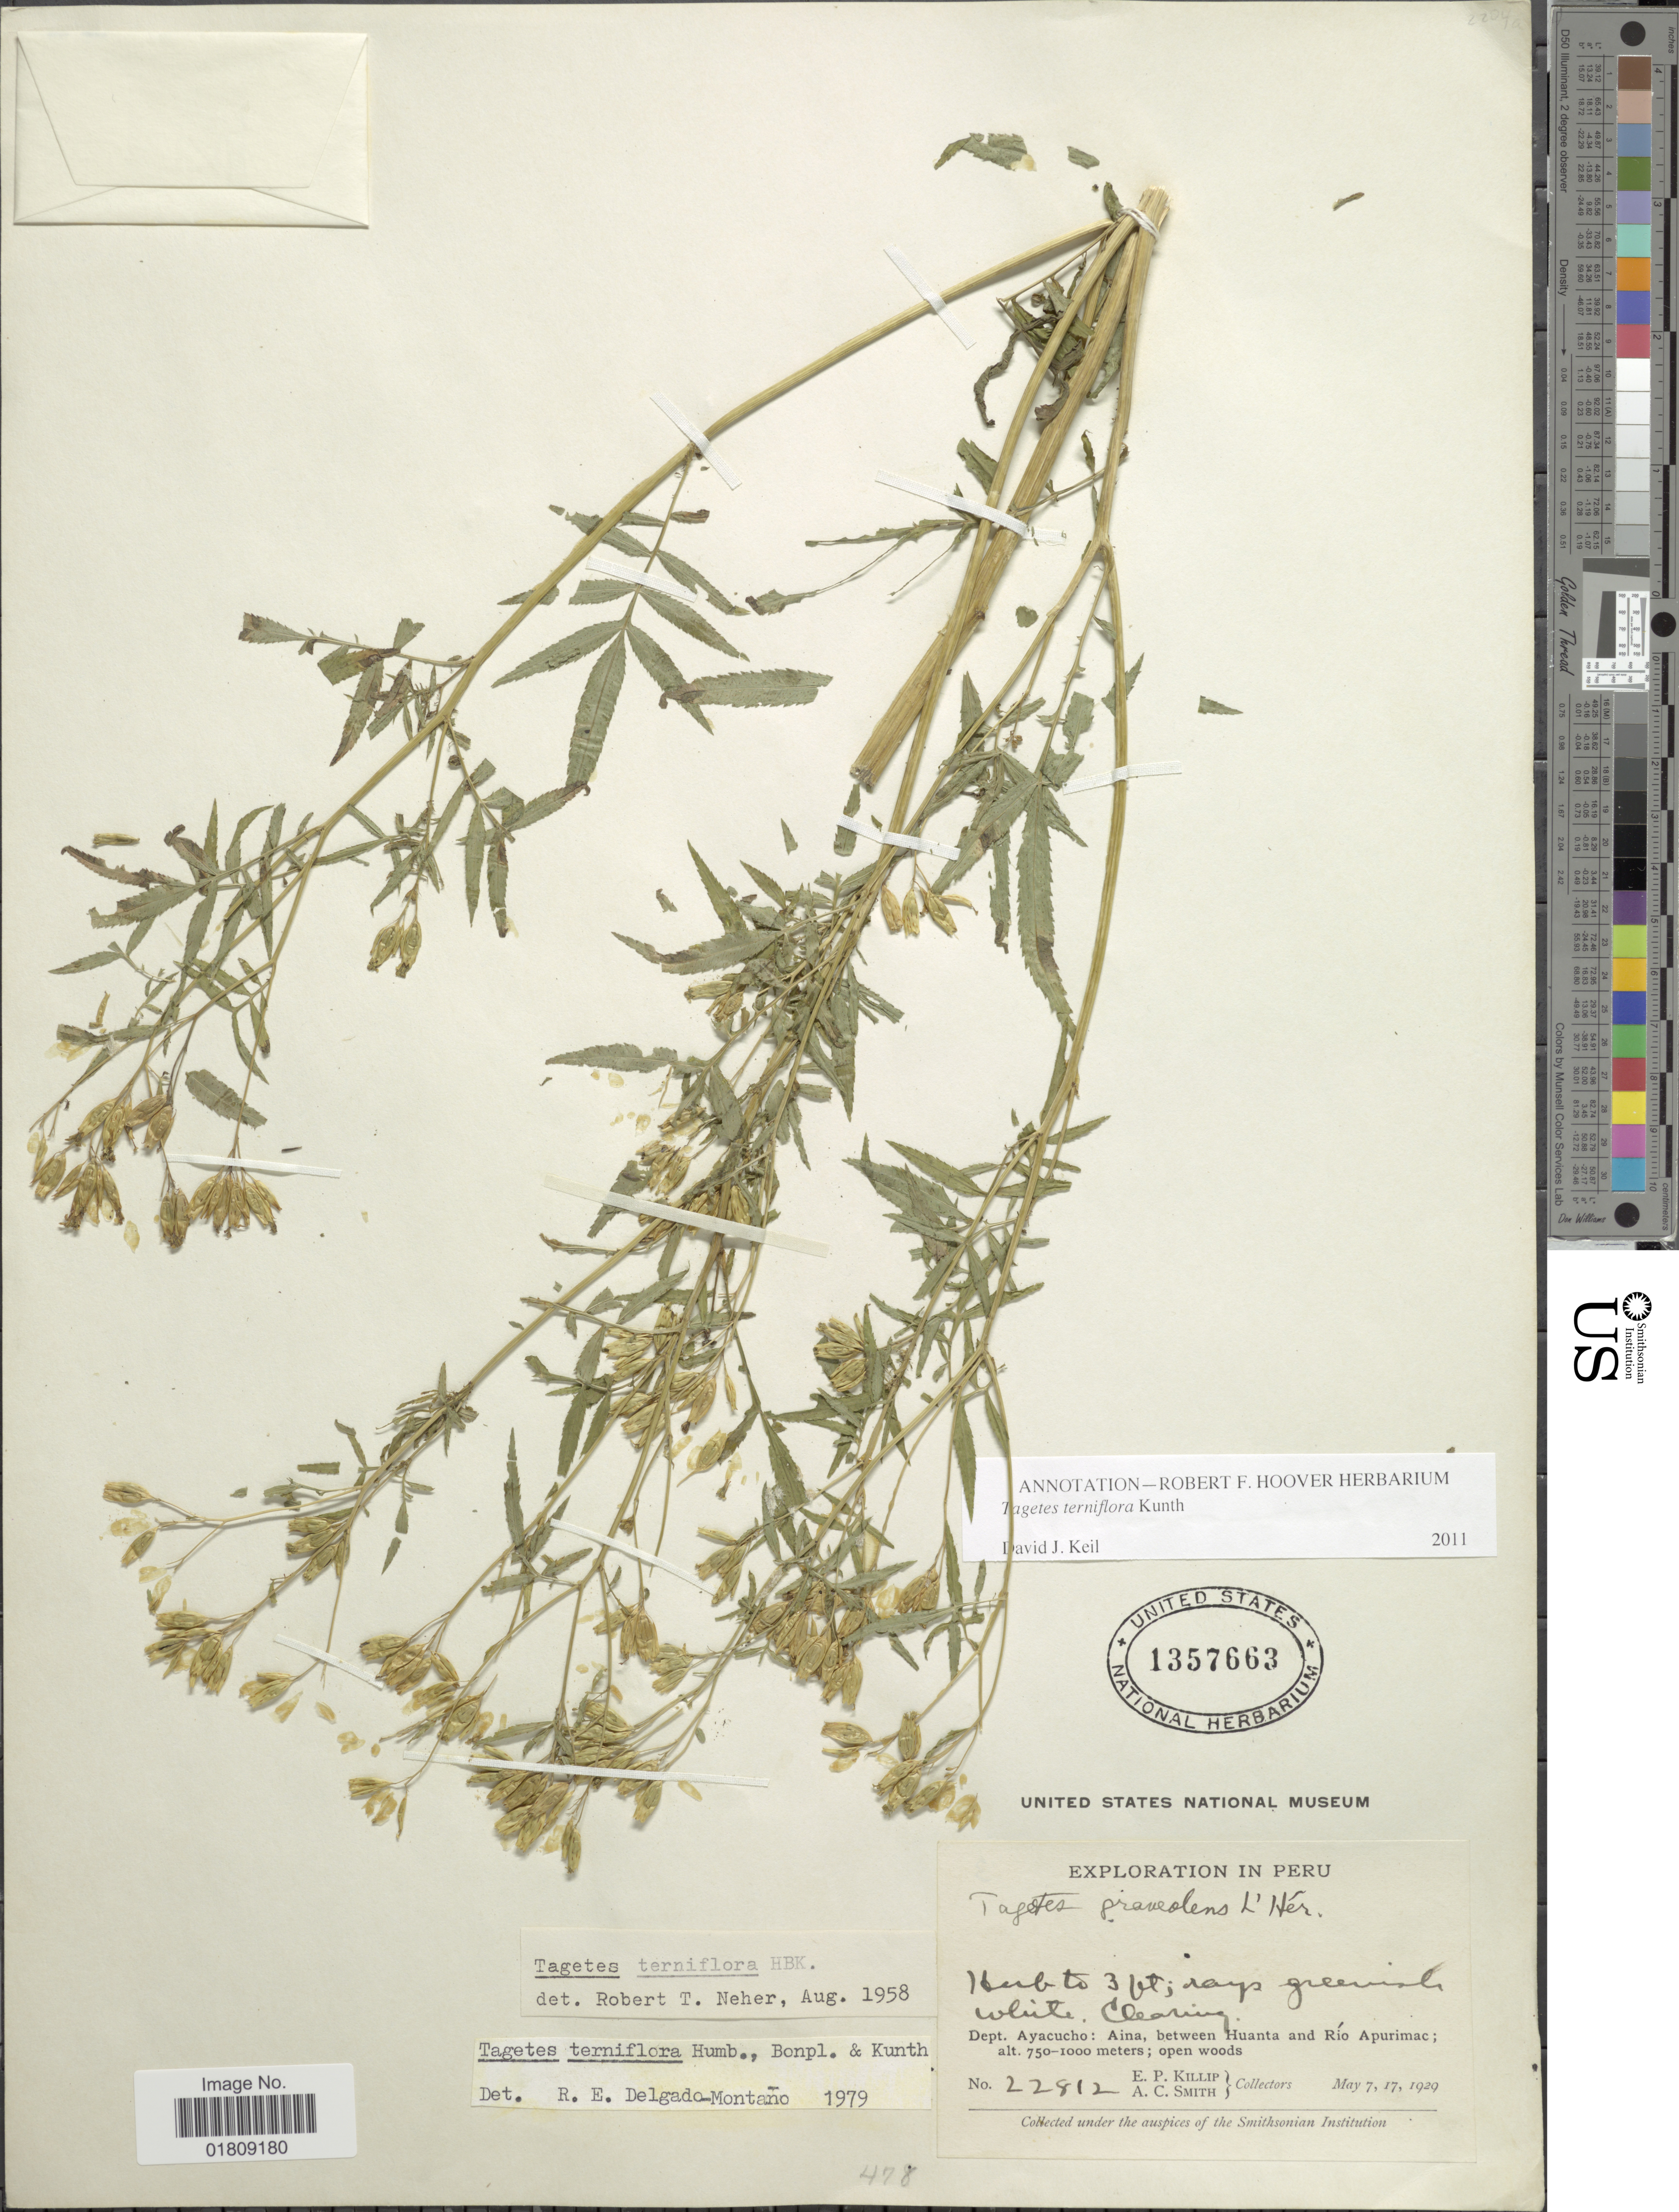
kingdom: Plantae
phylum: Tracheophyta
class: Magnoliopsida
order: Asterales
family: Asteraceae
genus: Tagetes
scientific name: Tagetes terniflora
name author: Kunth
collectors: E. P. Killip & A. C. Smith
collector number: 22812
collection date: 1929-05-07/1929-05-17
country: Peru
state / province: Ayacucho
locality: Aina, between Huanta and Rio Apurimac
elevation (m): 750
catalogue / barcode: US 1357663